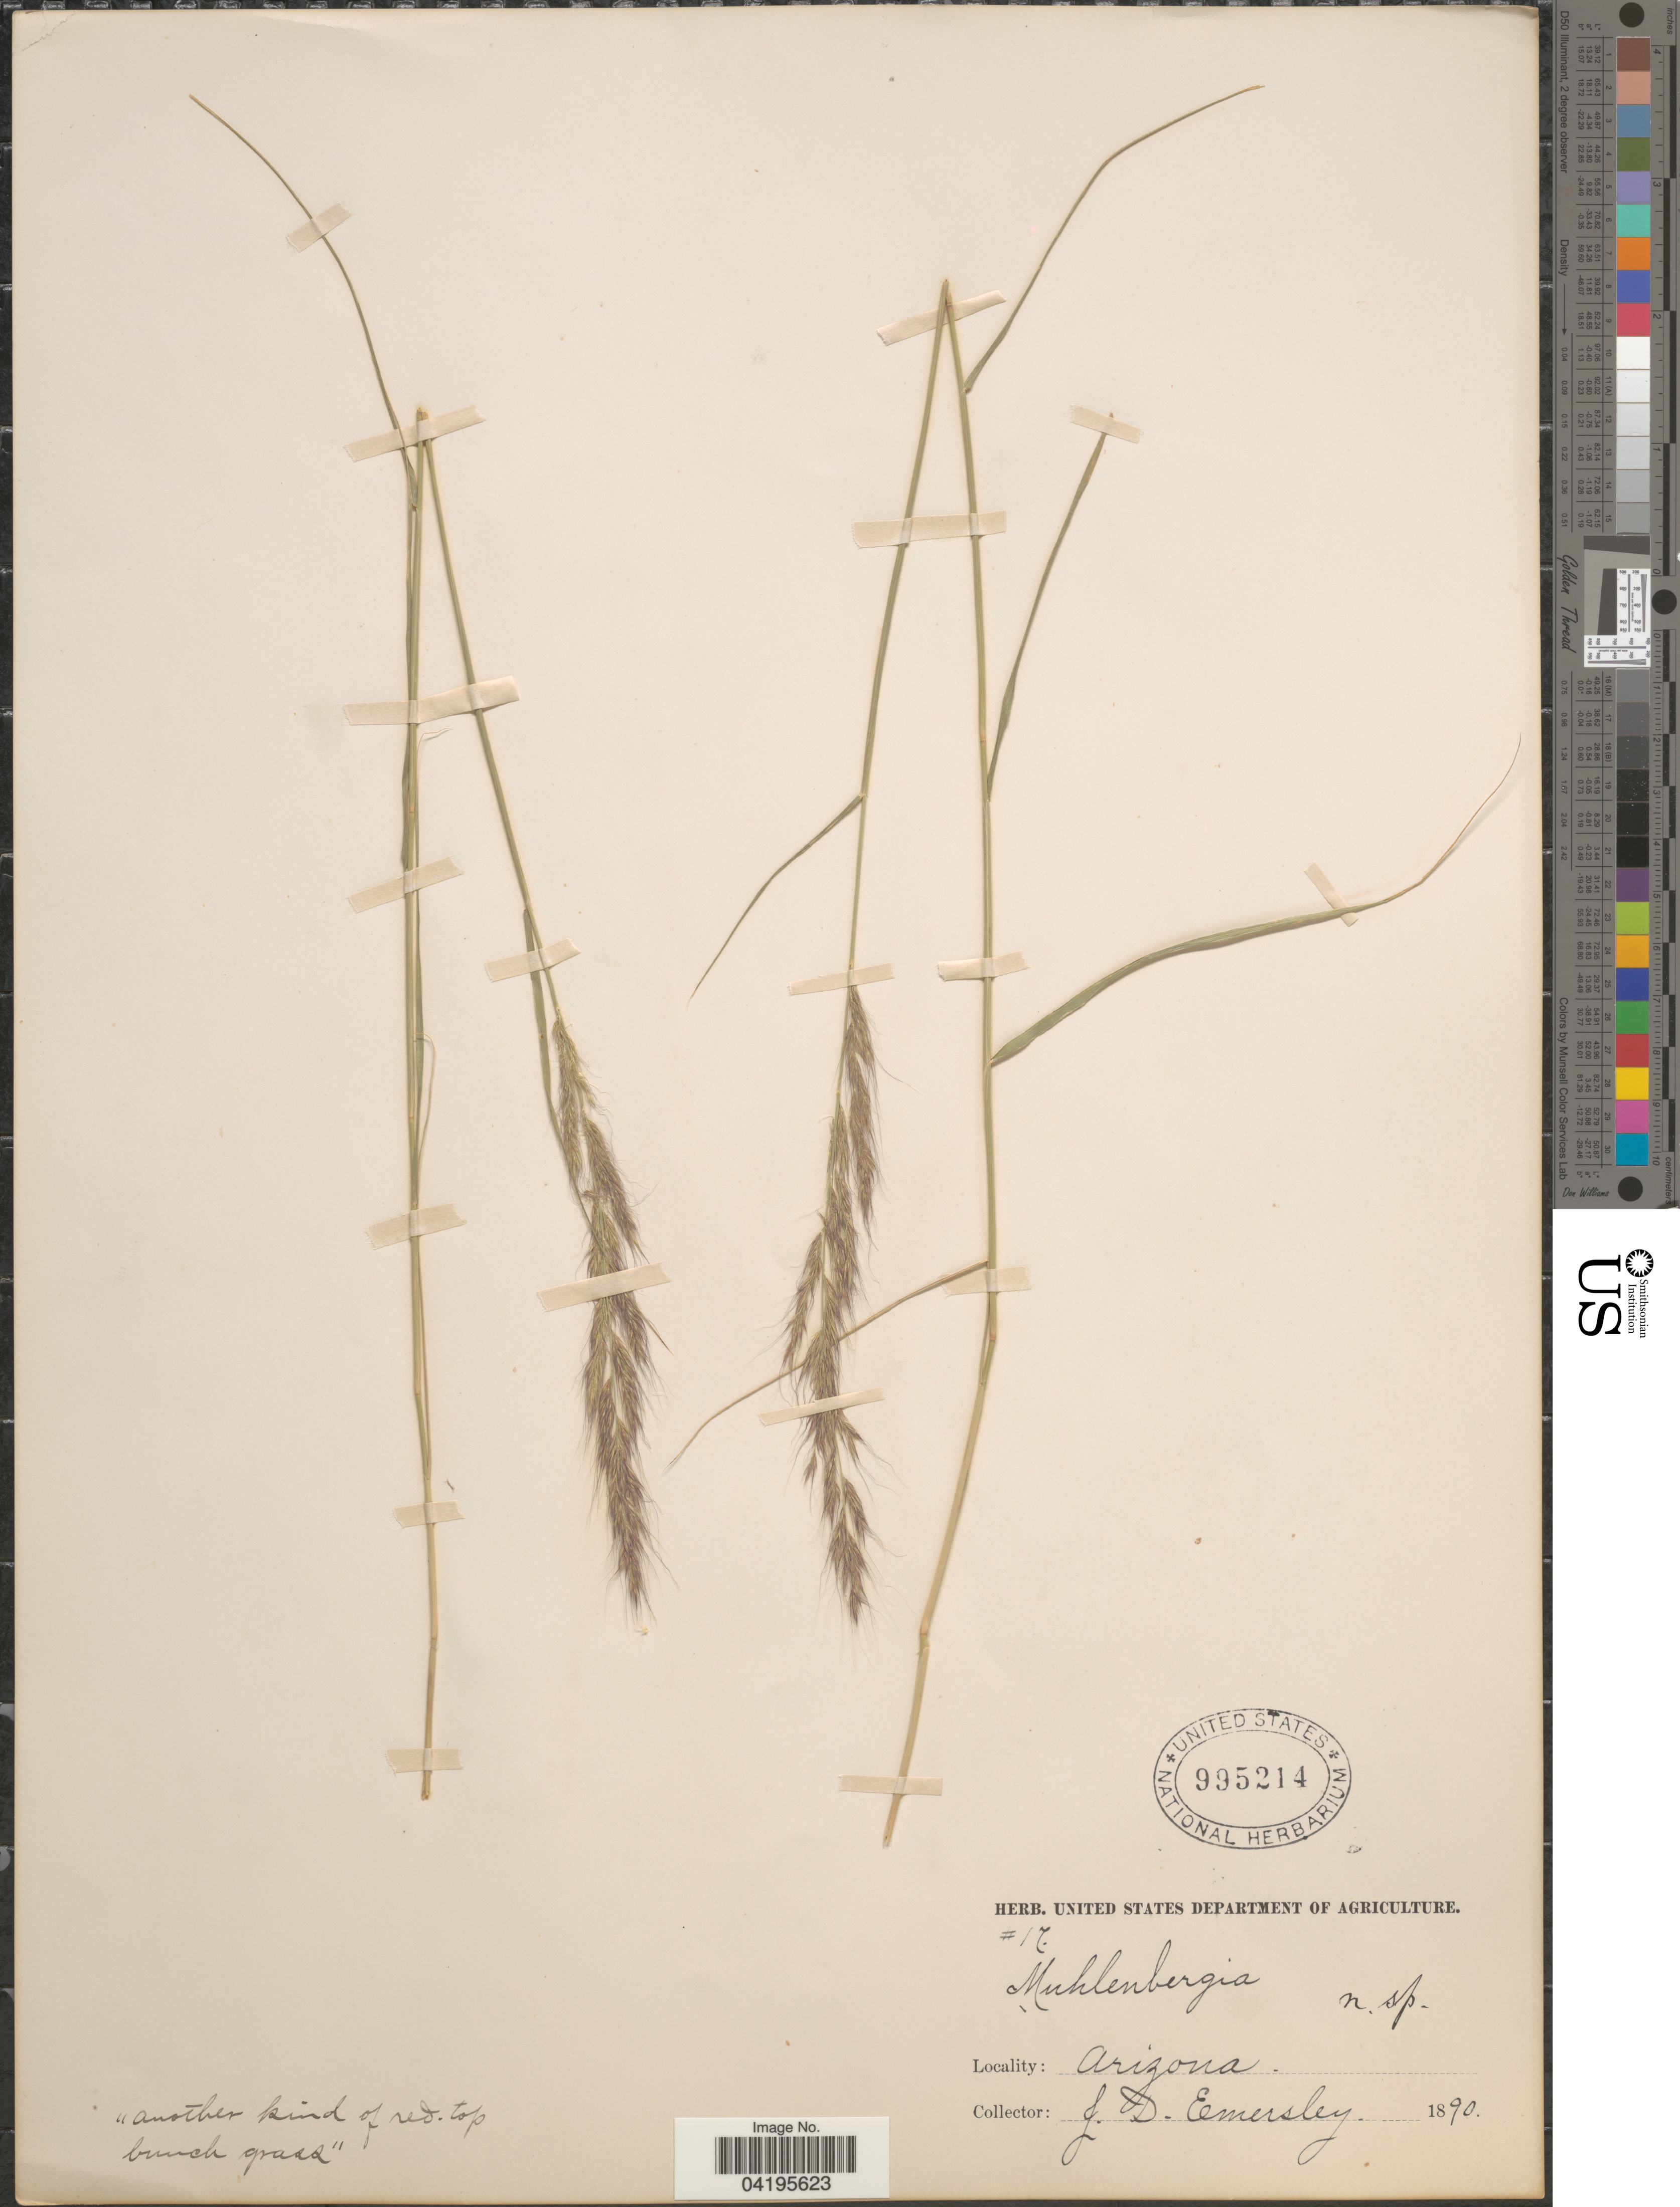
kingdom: Plantae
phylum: Tracheophyta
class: Liliopsida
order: Poales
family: Poaceae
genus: Muhlenbergia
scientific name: Muhlenbergia pauciflora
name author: Buckley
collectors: J. Emersley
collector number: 17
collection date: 1890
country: United States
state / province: Arizona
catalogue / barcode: US 995214